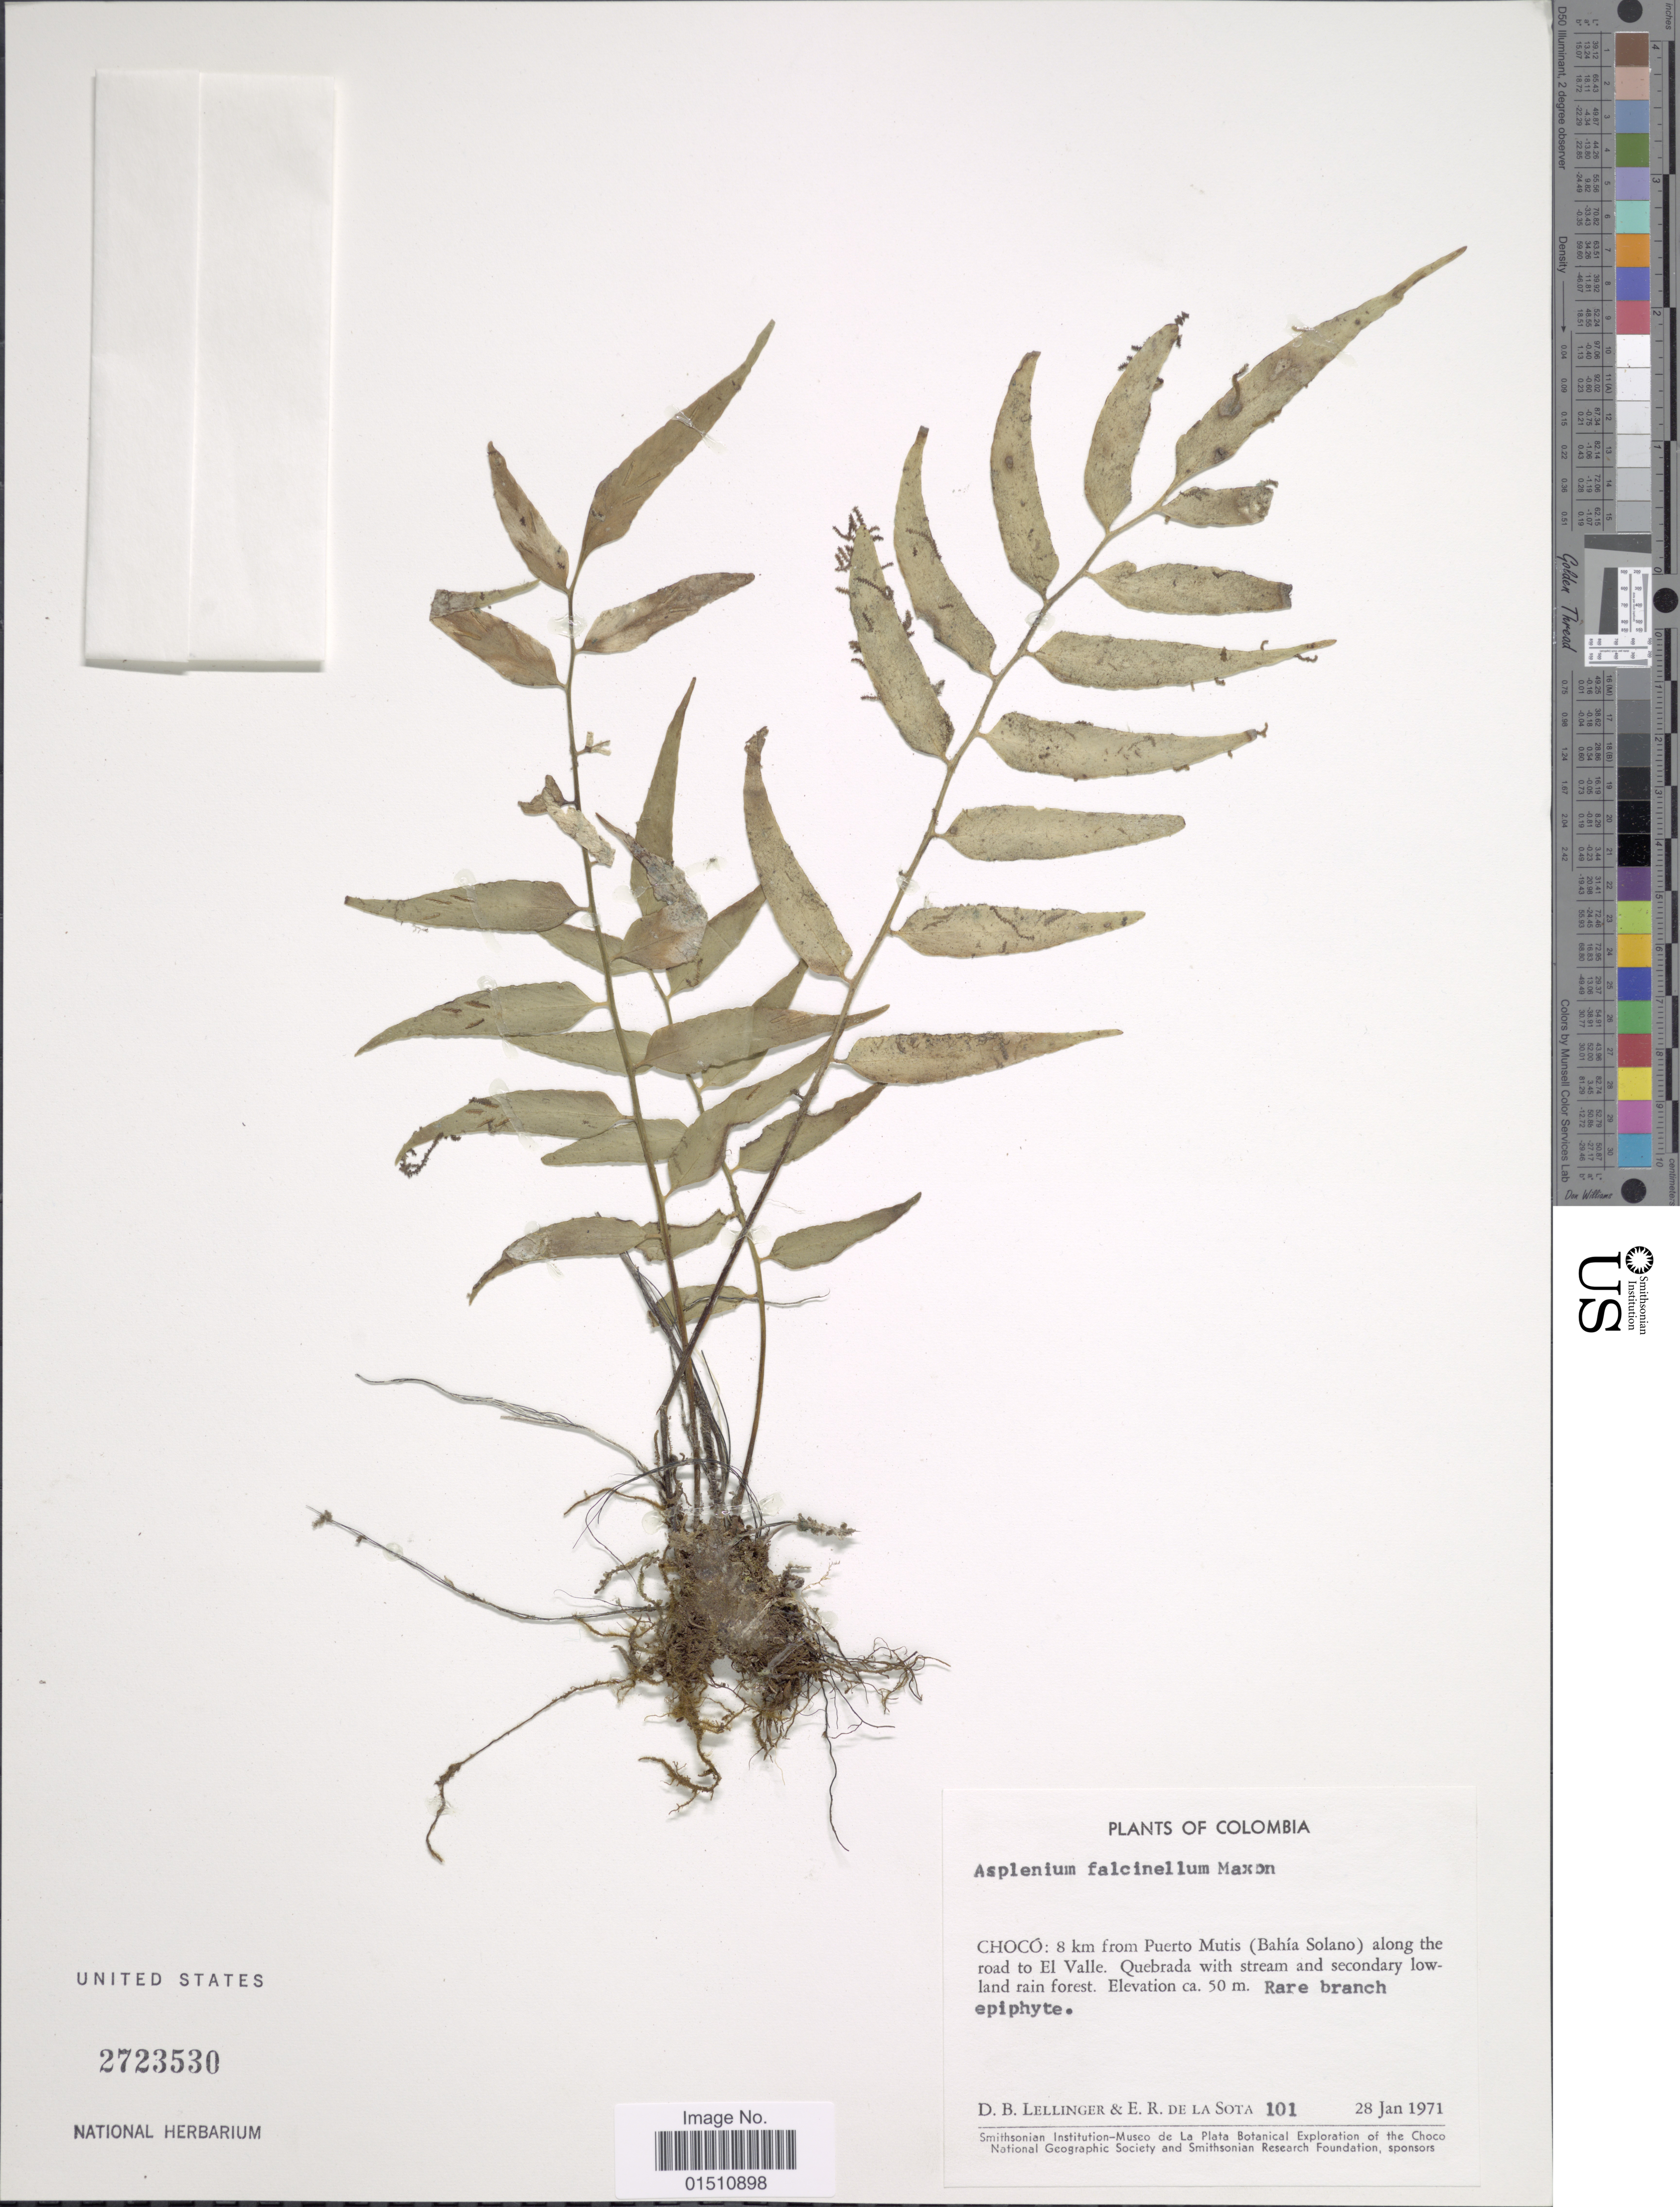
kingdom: Plantae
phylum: Tracheophyta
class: Polypodiopsida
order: Polypodiales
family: Aspleniaceae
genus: Asplenium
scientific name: Asplenium falcinellum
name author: Maxon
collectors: D. B. Lellinger & E. R. de la Sota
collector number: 101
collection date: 1971-01-28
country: Colombia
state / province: Chocó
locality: Colombia, Chocó: 8 km from Puerto Mutis (Bahia Solano) along the road to El Valle.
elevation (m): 50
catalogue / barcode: US 2723530